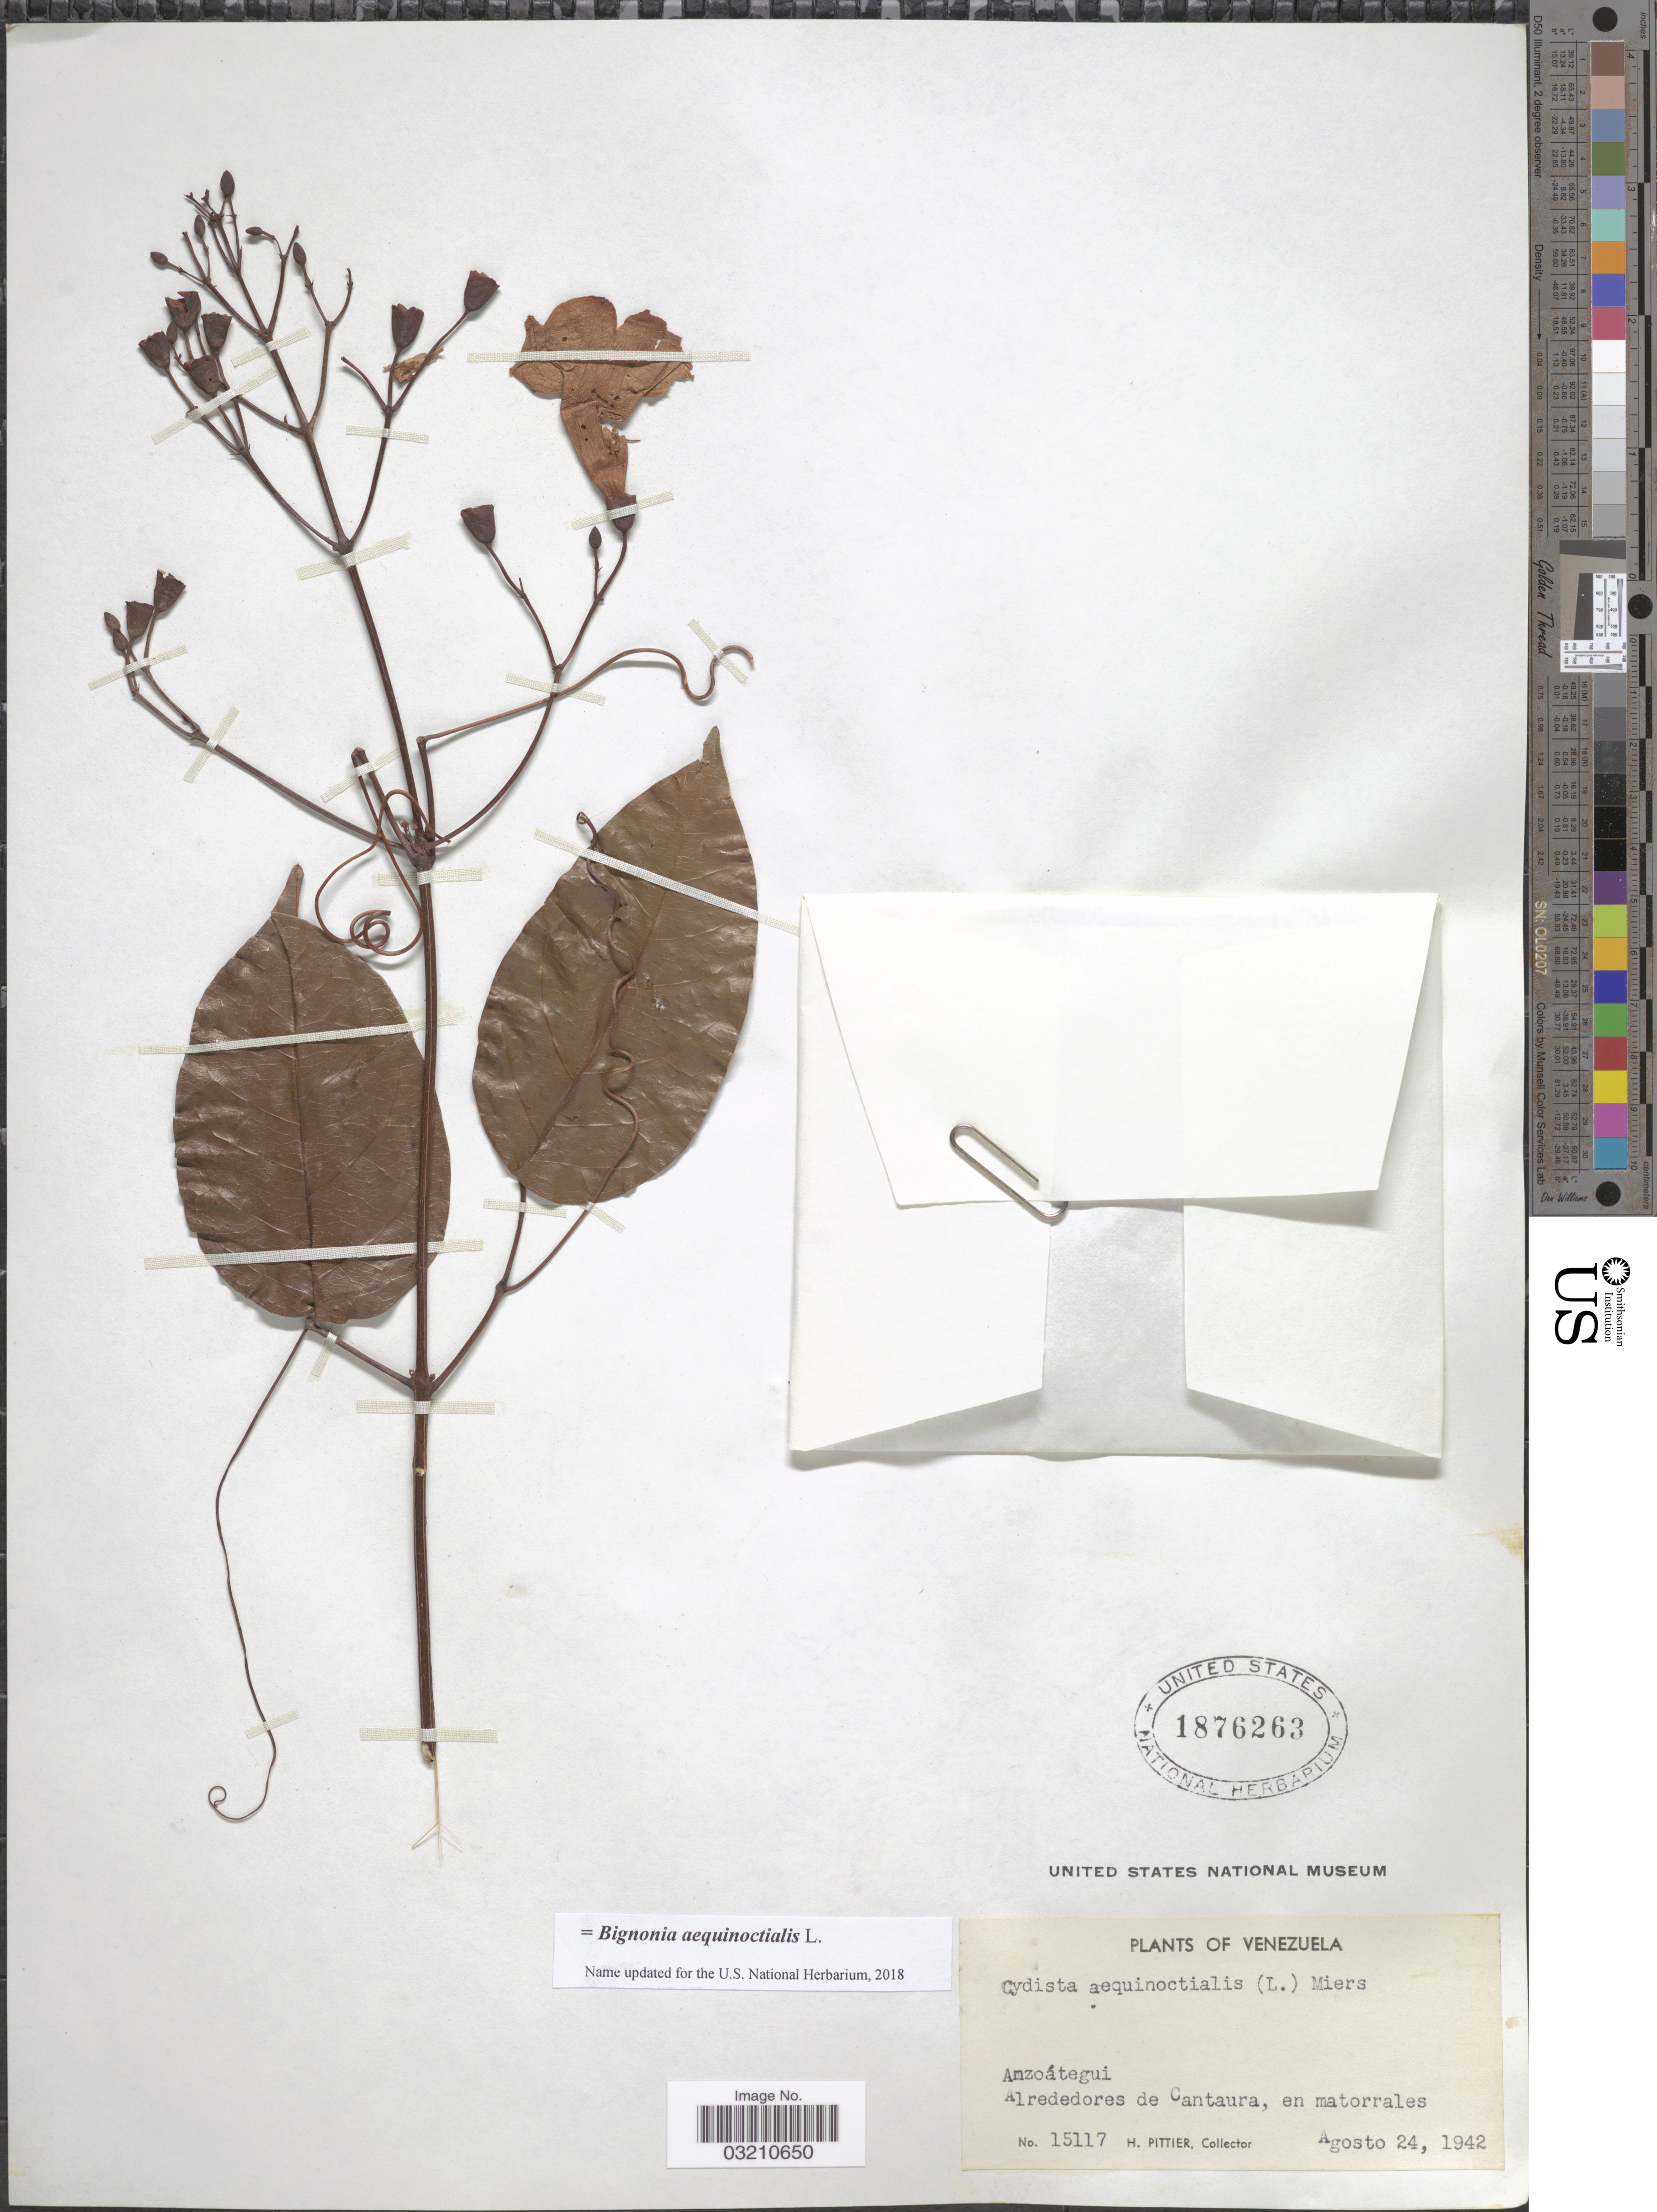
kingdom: Plantae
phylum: Tracheophyta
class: Magnoliopsida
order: Lamiales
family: Bignoniaceae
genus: Bignonia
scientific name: Bignonia aequinoctialis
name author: L.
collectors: H. F. Pittier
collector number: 15117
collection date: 1942-08-24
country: Venezuela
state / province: Anzoategui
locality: Alrededores de Cantaura, en matorrales.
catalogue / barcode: US 1876263